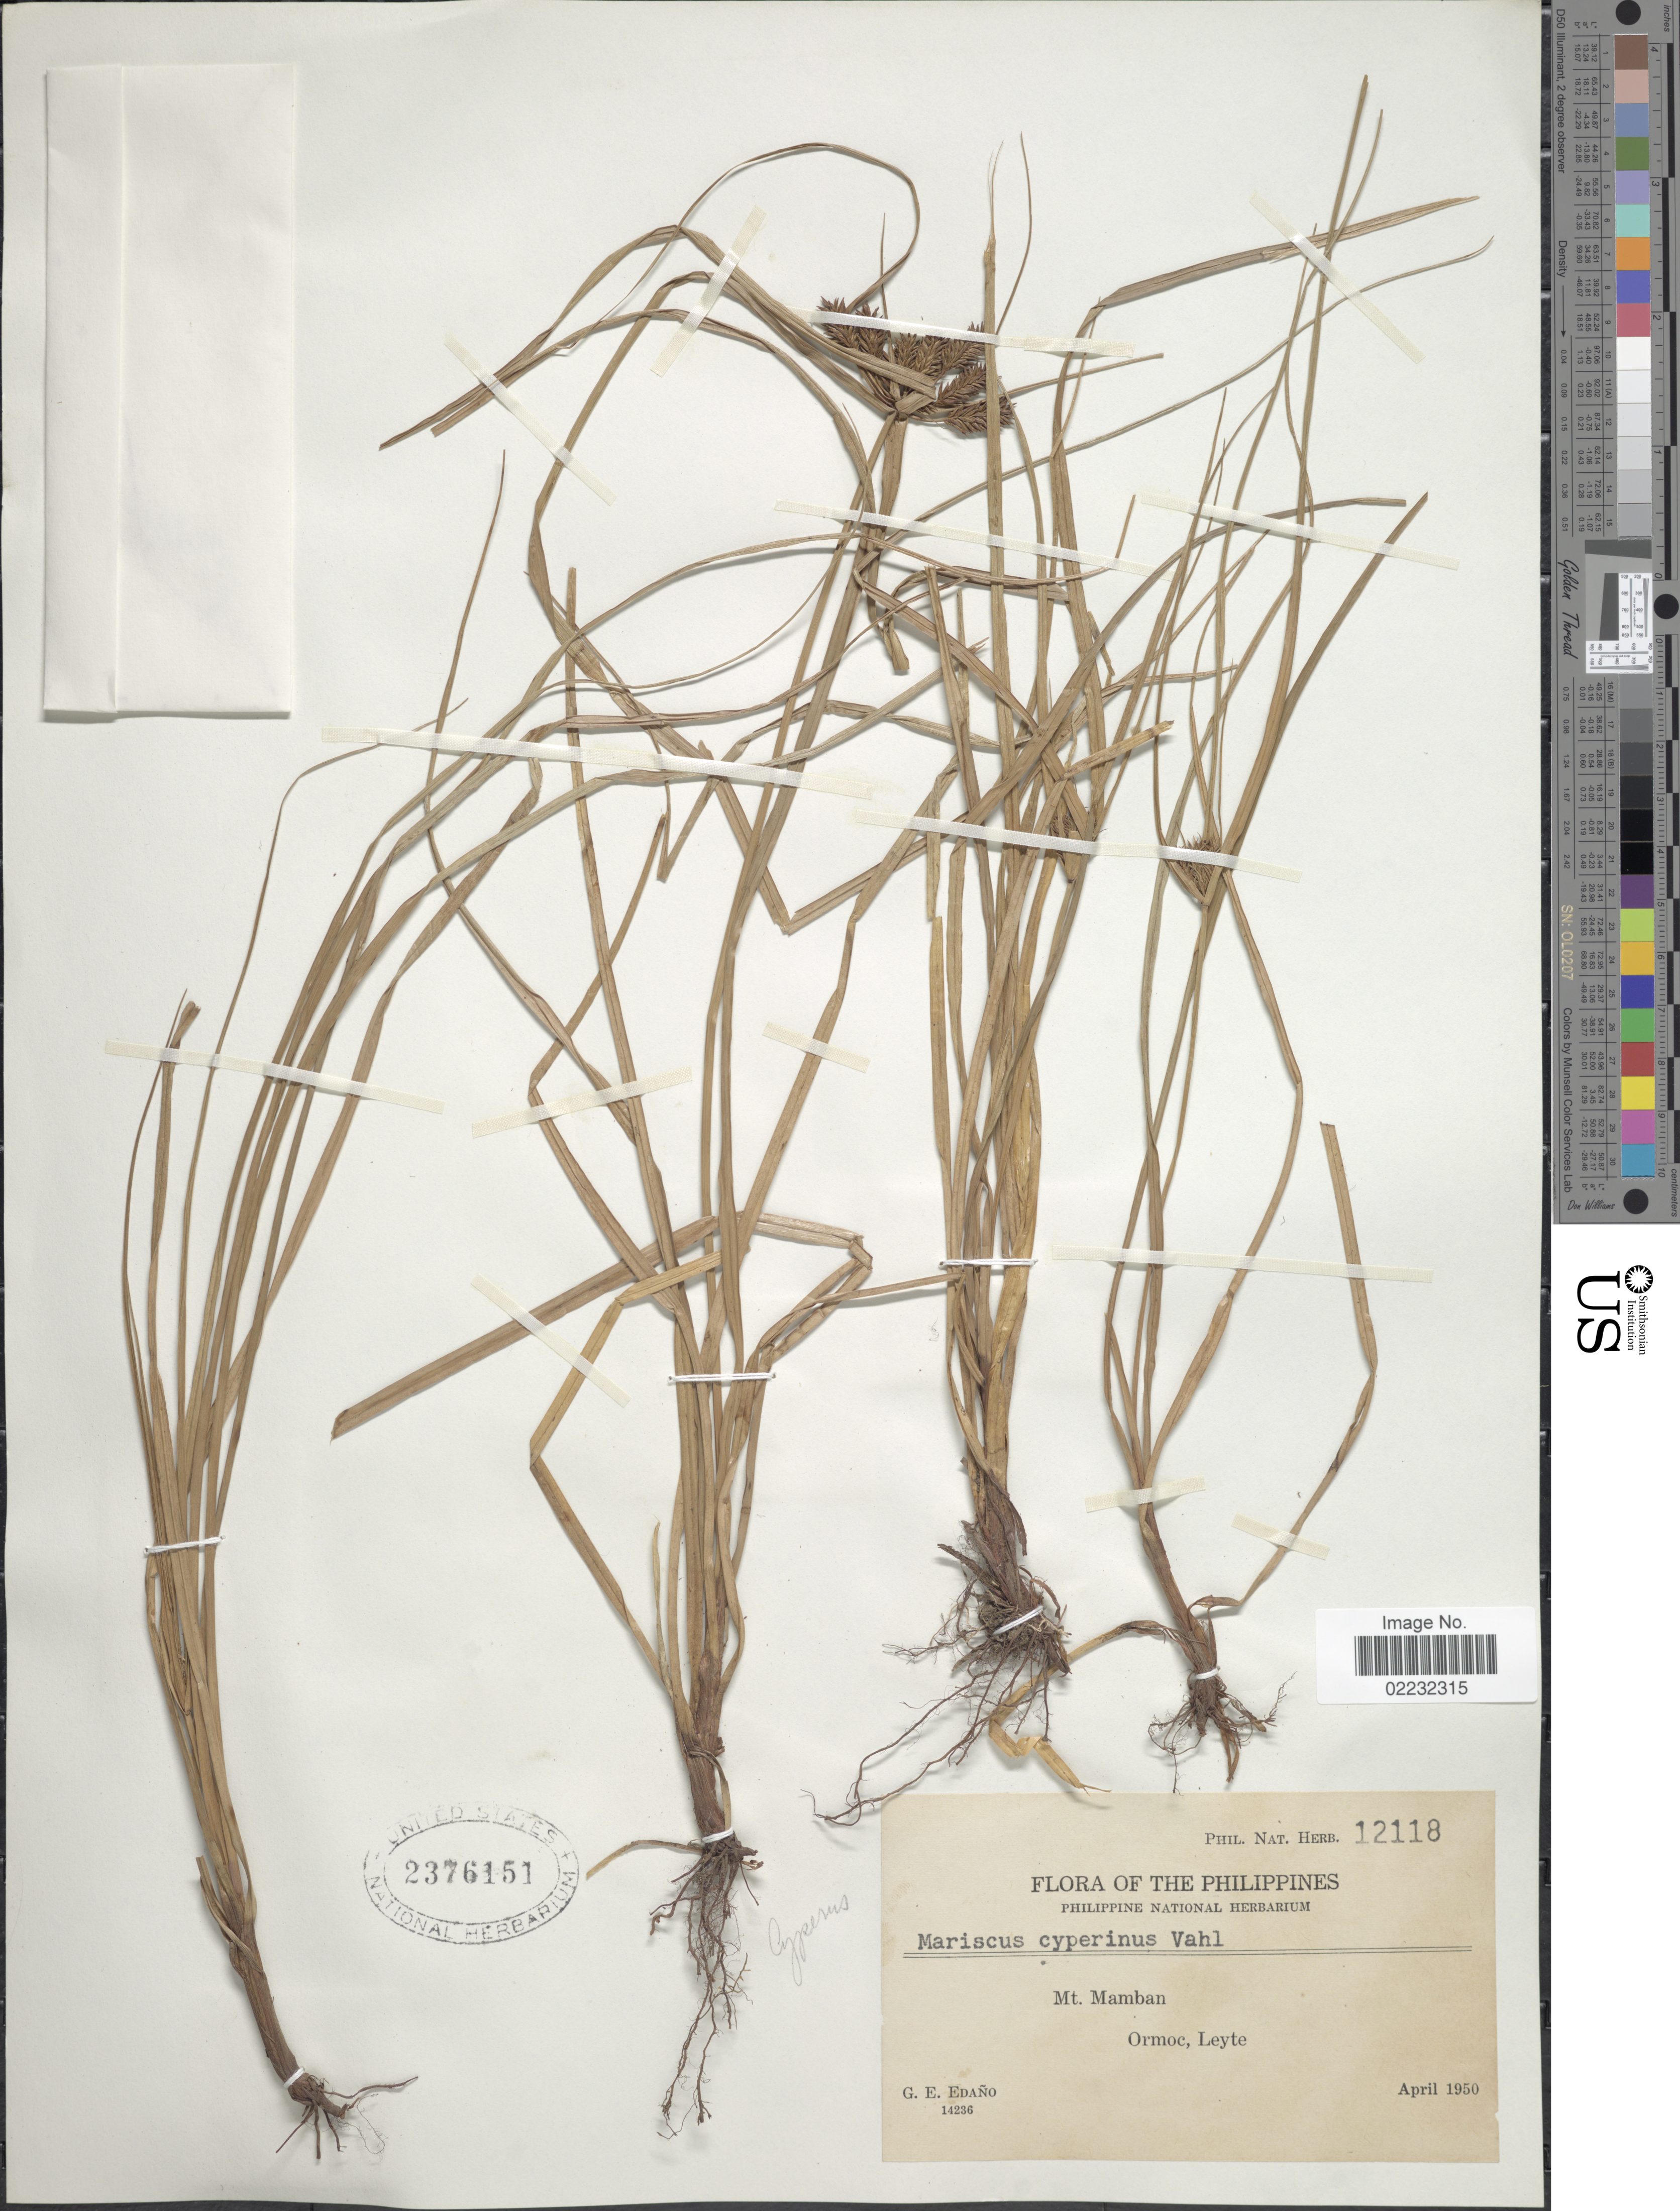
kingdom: Plantae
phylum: Tracheophyta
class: Liliopsida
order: Poales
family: Cyperaceae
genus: Cyperus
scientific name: Cyperus cyperinus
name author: (Retz.) Valck. Sur.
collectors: G. E. Edaño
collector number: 14236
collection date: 1950-04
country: Philippines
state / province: Eastern Visayas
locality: Mt. Mamban, Ormoc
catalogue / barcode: US 2376151